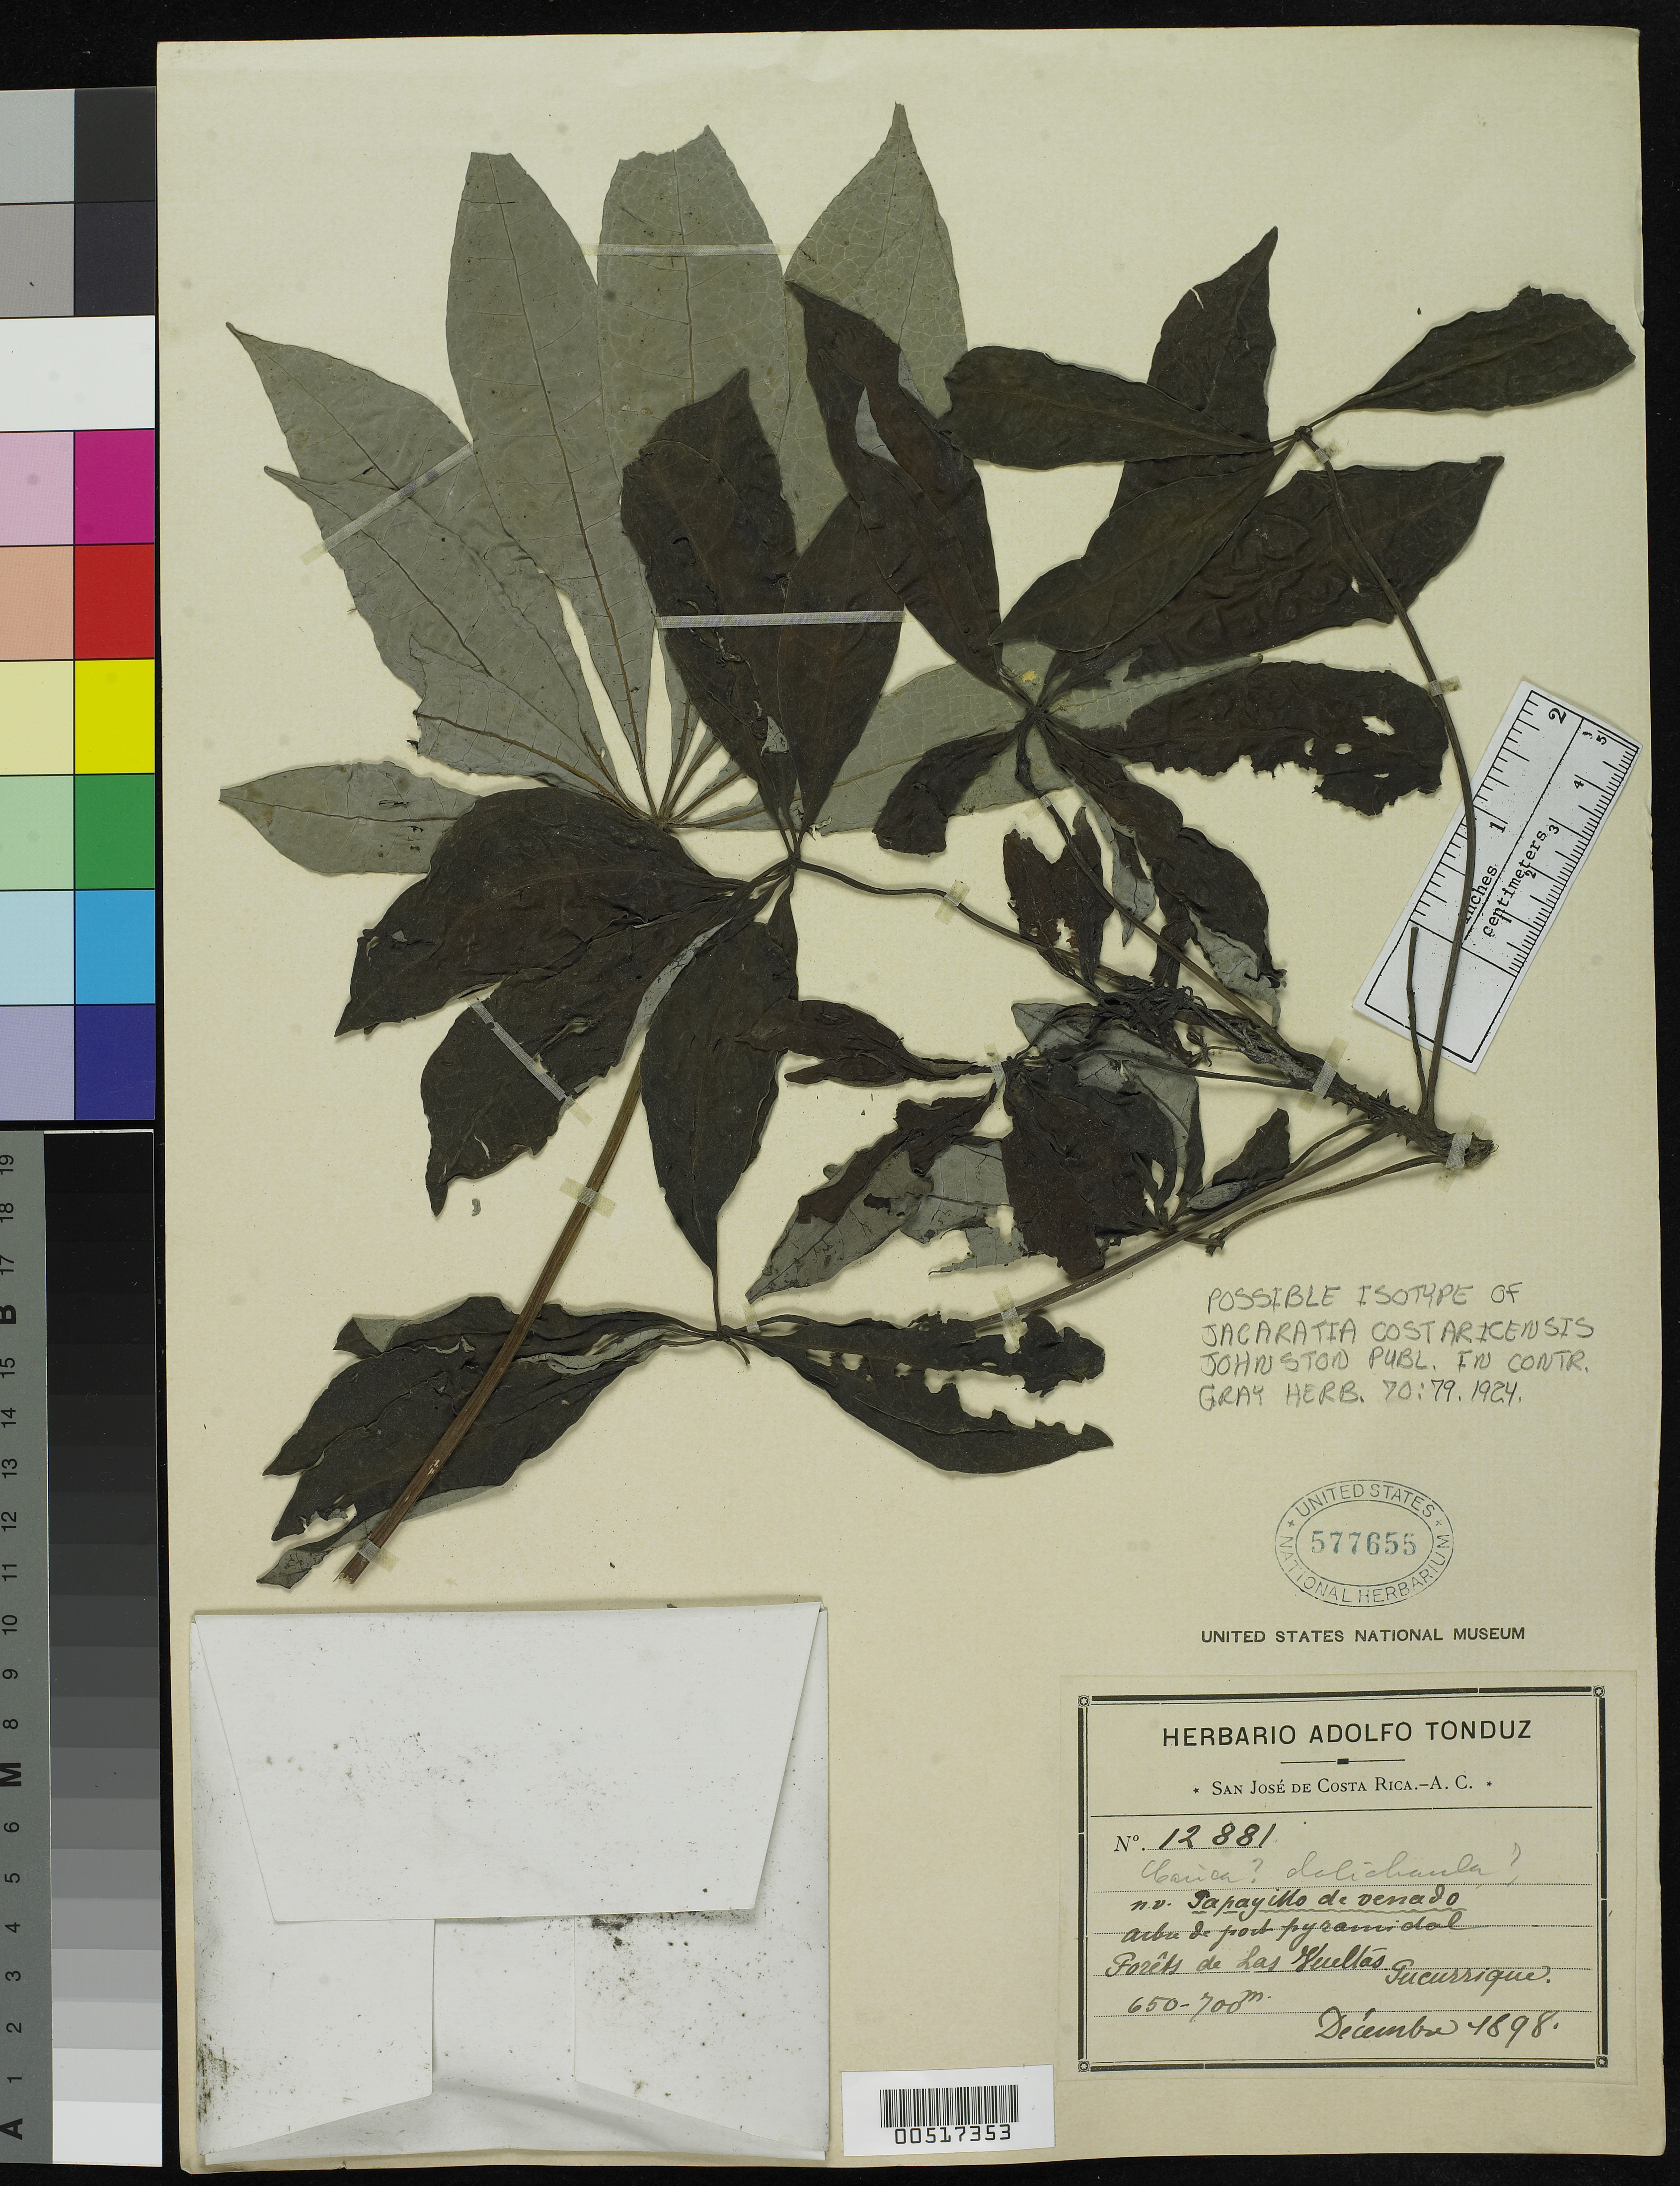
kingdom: Plantae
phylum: Tracheophyta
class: Magnoliopsida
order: Brassicales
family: Caricaceae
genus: Jacaratia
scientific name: Jacaratia costaricensis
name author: I.M. Johnst.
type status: Possible Isotype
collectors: A. Tonduz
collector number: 12881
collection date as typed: Dec 1898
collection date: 1898-12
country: Costa Rica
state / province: San José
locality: Forets de las Vueltas, Tucurrique.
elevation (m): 650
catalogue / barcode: US 577655